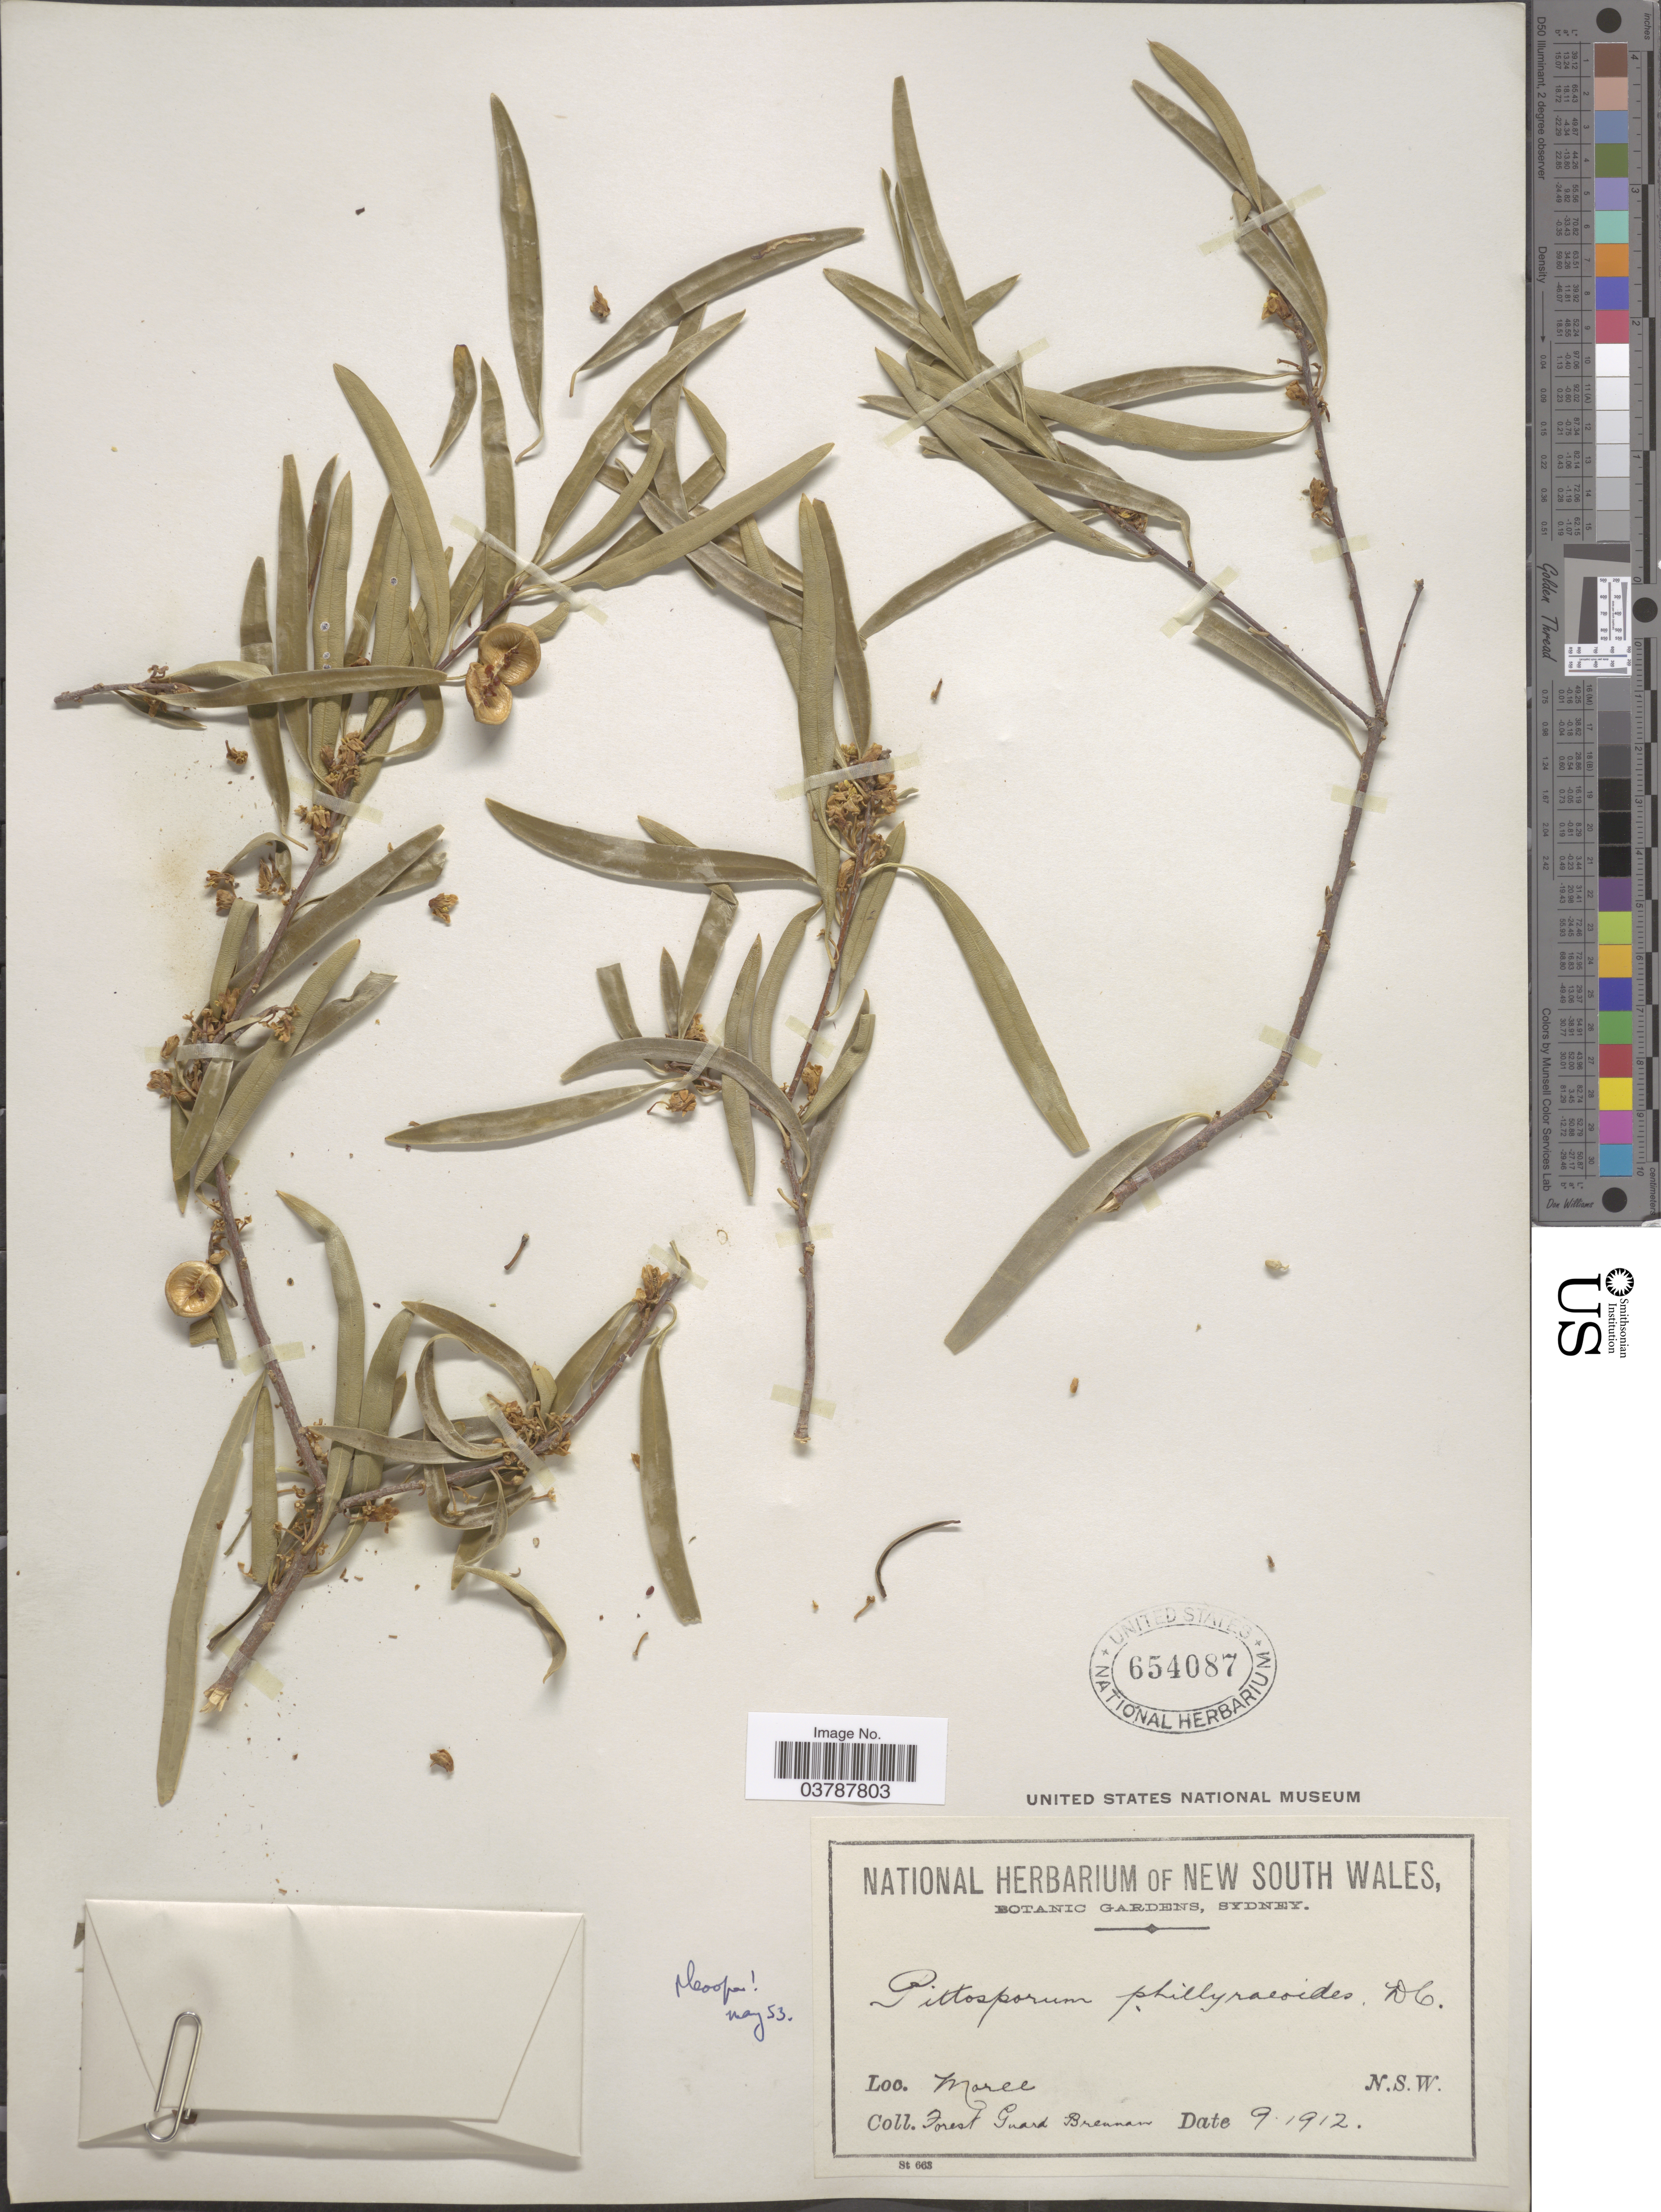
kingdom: Plantae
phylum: Tracheophyta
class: Magnoliopsida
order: Apiales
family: Pittosporaceae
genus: Pittosporum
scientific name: Pittosporum phillyreoides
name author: DC.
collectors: Forest Guard Brennan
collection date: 1912-09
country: Australia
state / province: New South Wales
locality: Moree.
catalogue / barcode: US 654087